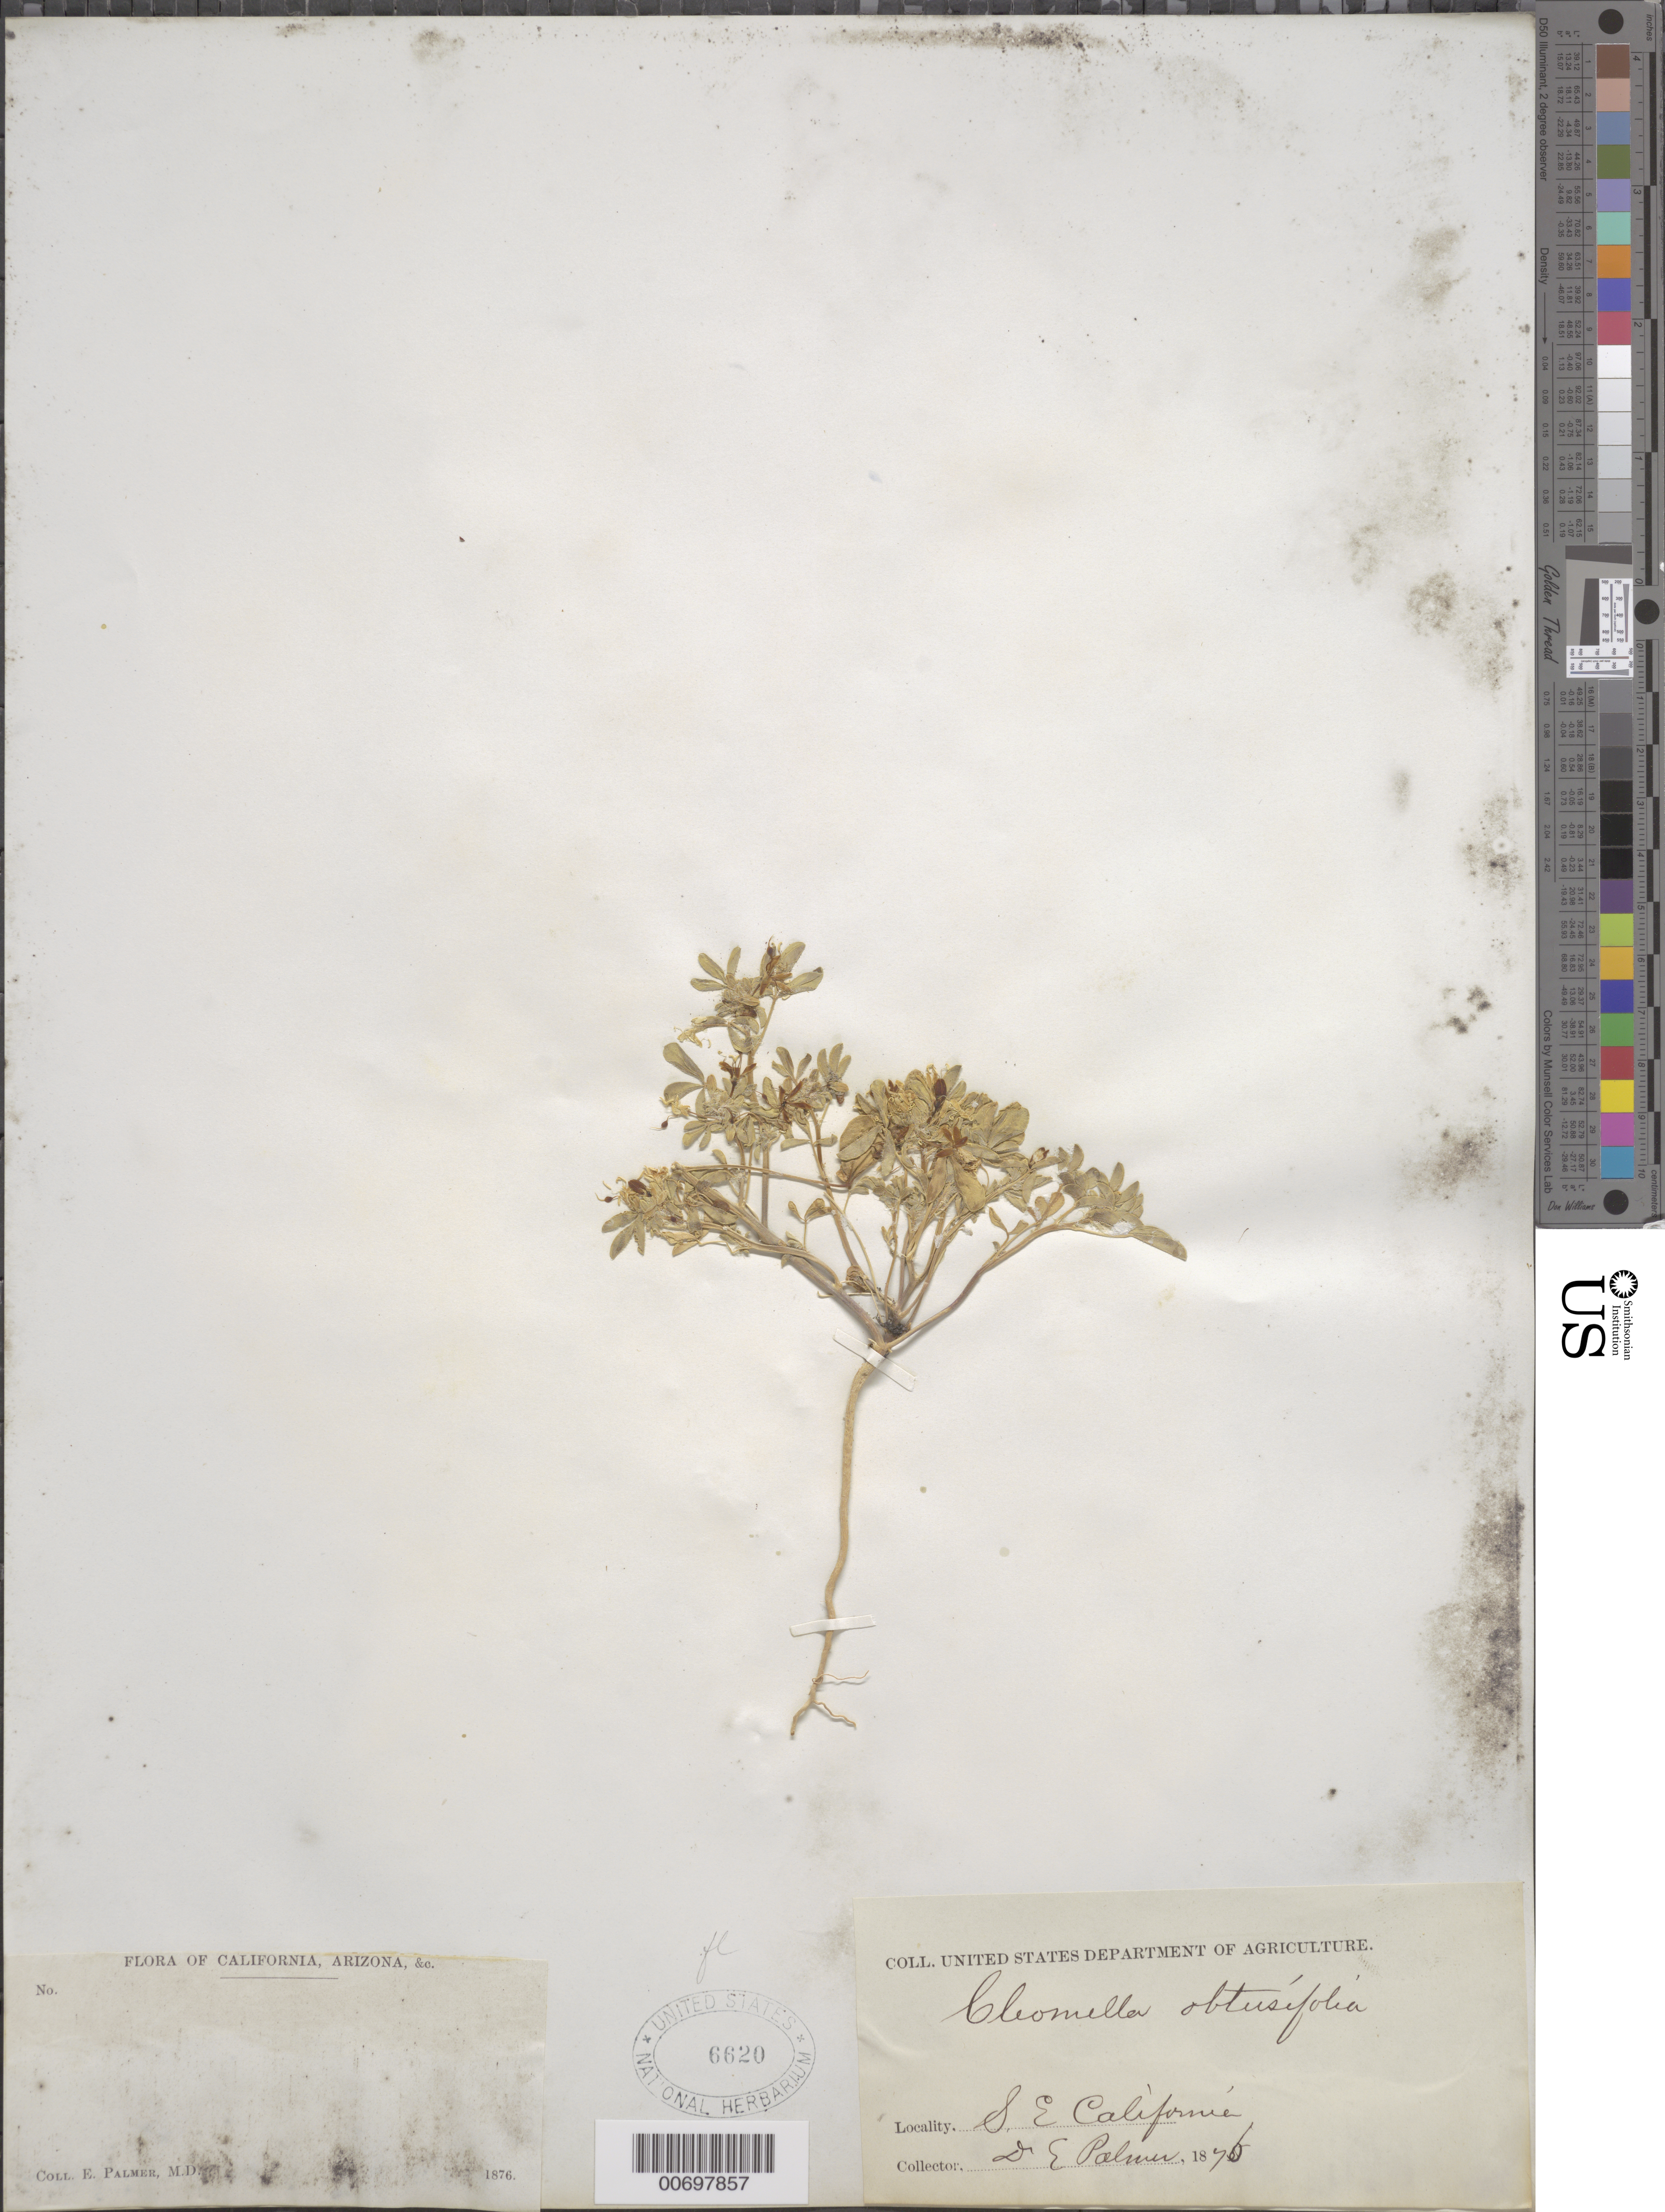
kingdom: Plantae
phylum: Tracheophyta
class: Magnoliopsida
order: Brassicales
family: Cleomaceae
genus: Cleomella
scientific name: Cleomella obtusifolia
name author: Torr. & Frém.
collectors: D. E. Palmer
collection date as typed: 1876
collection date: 1876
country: United States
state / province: California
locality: S. E.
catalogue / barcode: US 6620